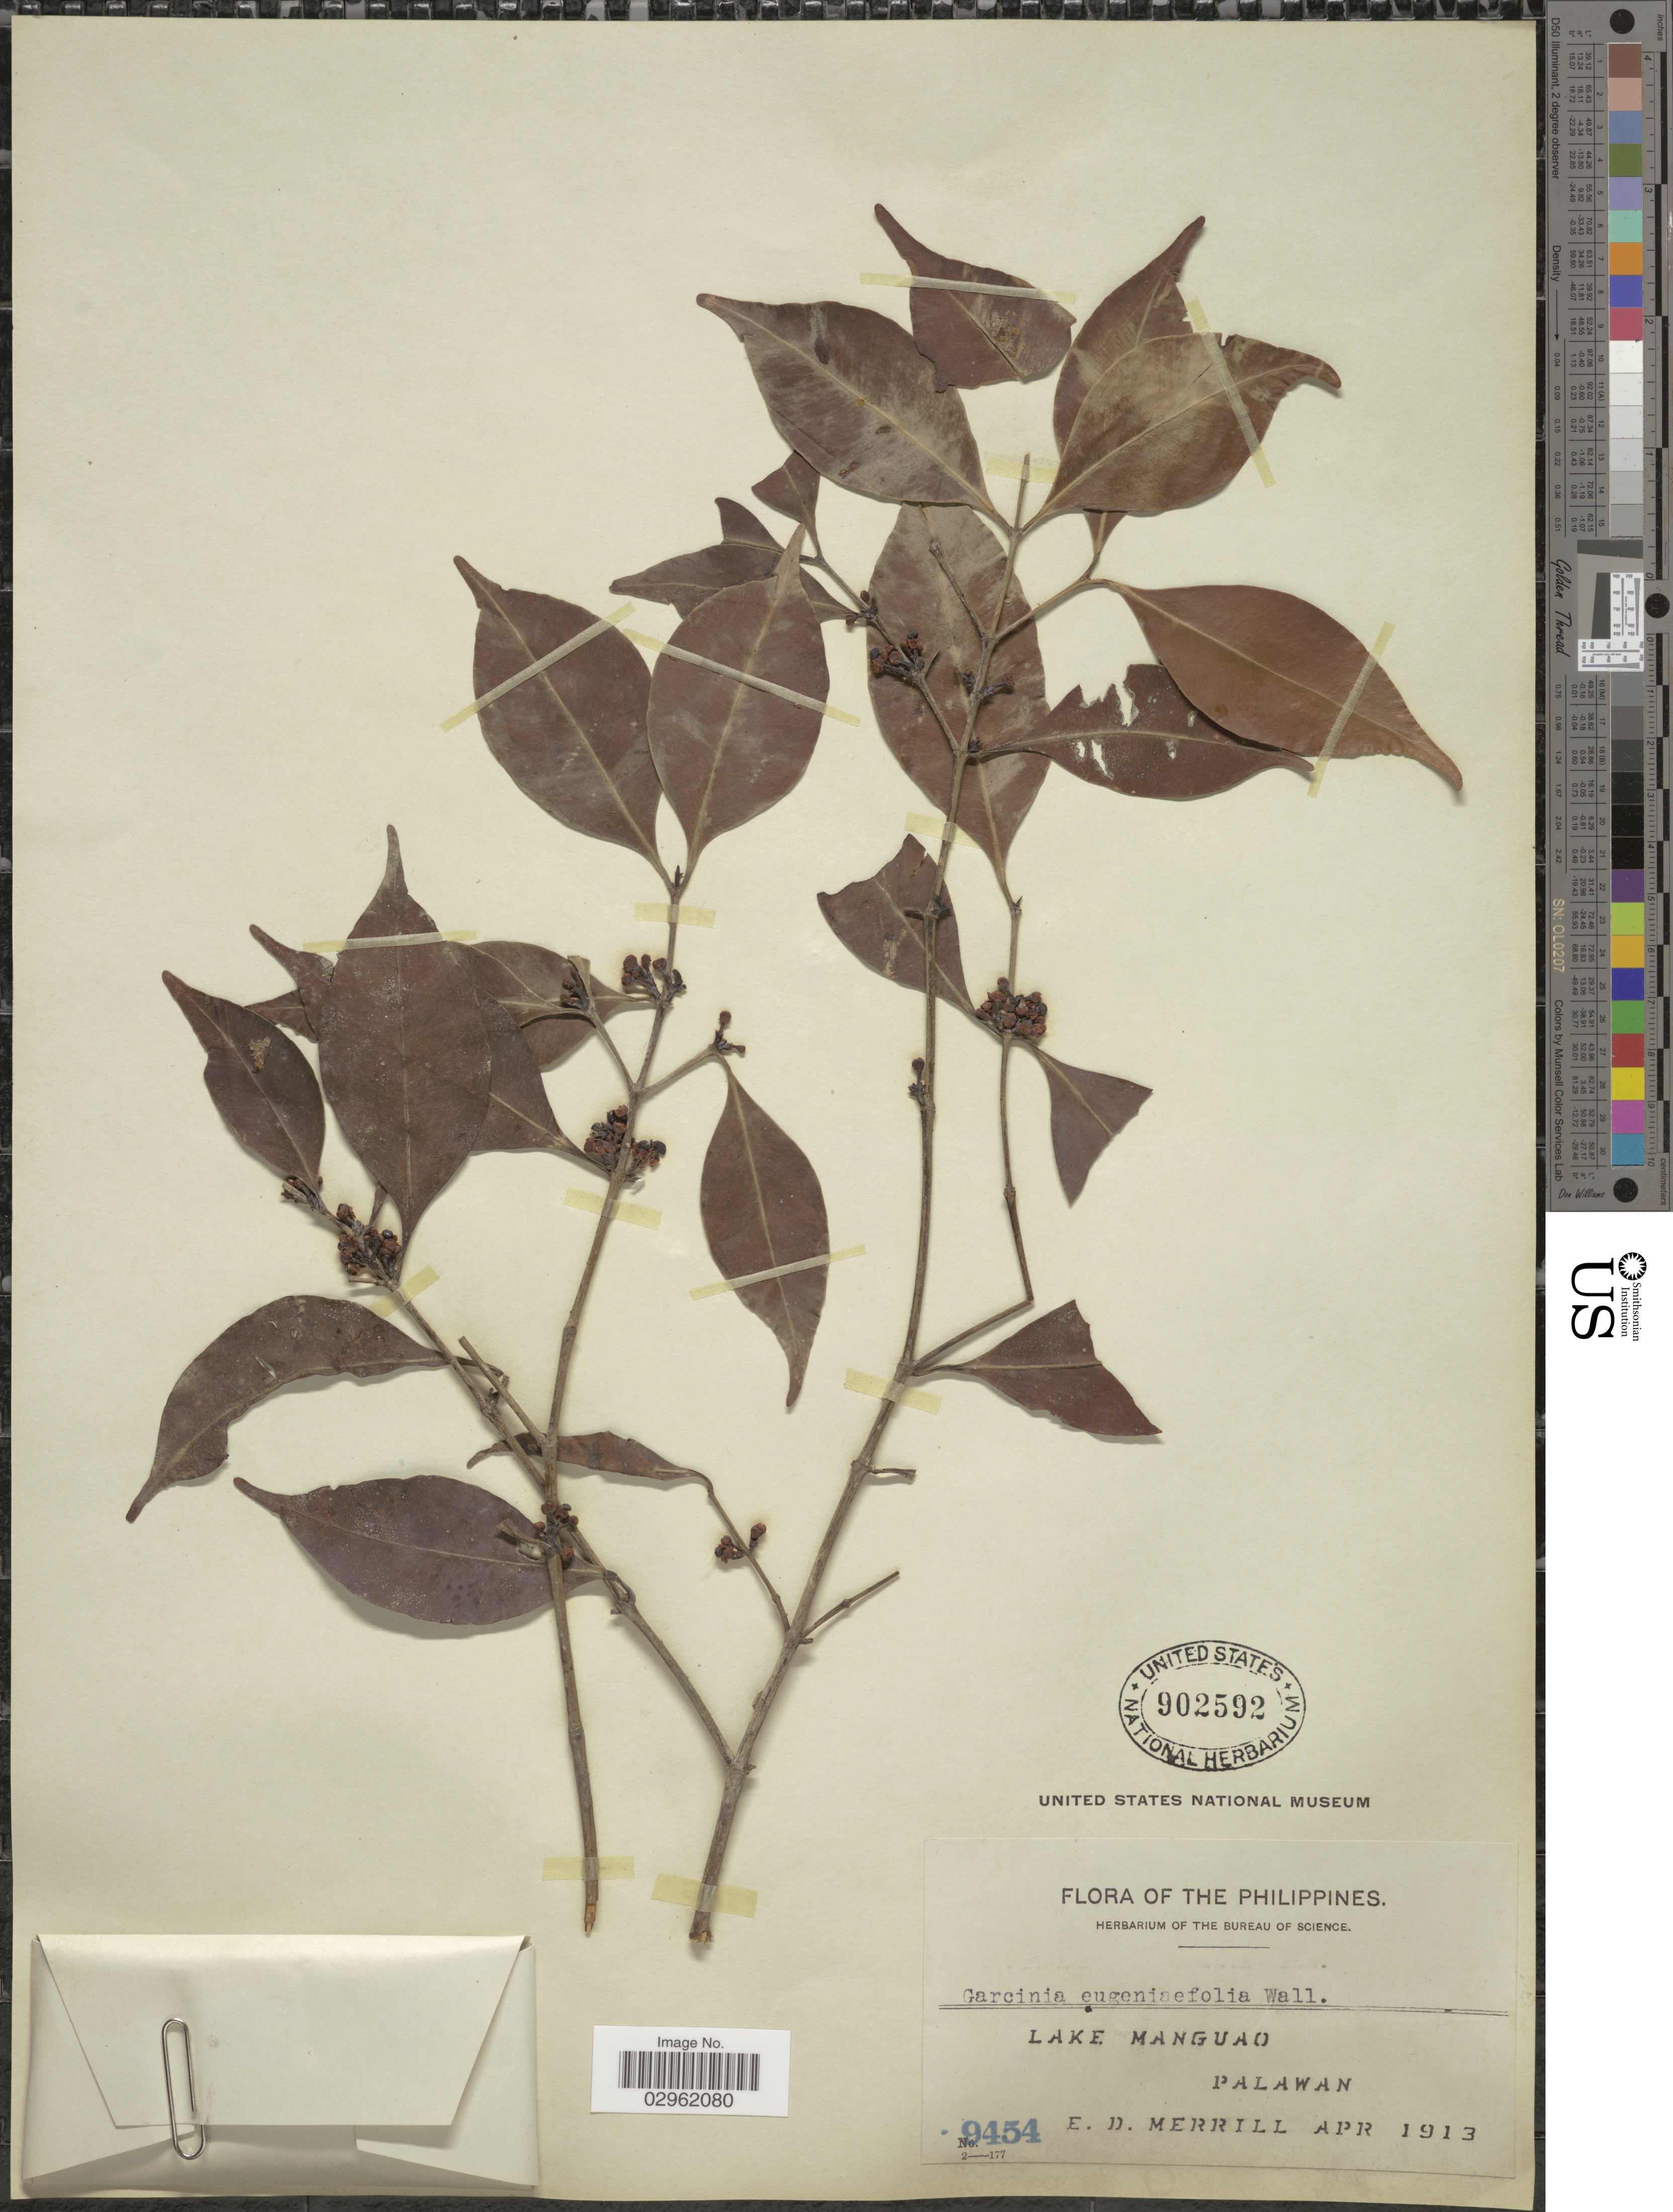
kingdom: Plantae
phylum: Tracheophyta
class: Magnoliopsida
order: Malpighiales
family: Clusiaceae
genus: Garcinia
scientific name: Garcinia brevirostris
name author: Scheff.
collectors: E. D. Merrill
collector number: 9454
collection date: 1913-04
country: Philippines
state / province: Mimaropa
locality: Lake Manguao. Palawan.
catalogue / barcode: US 902592